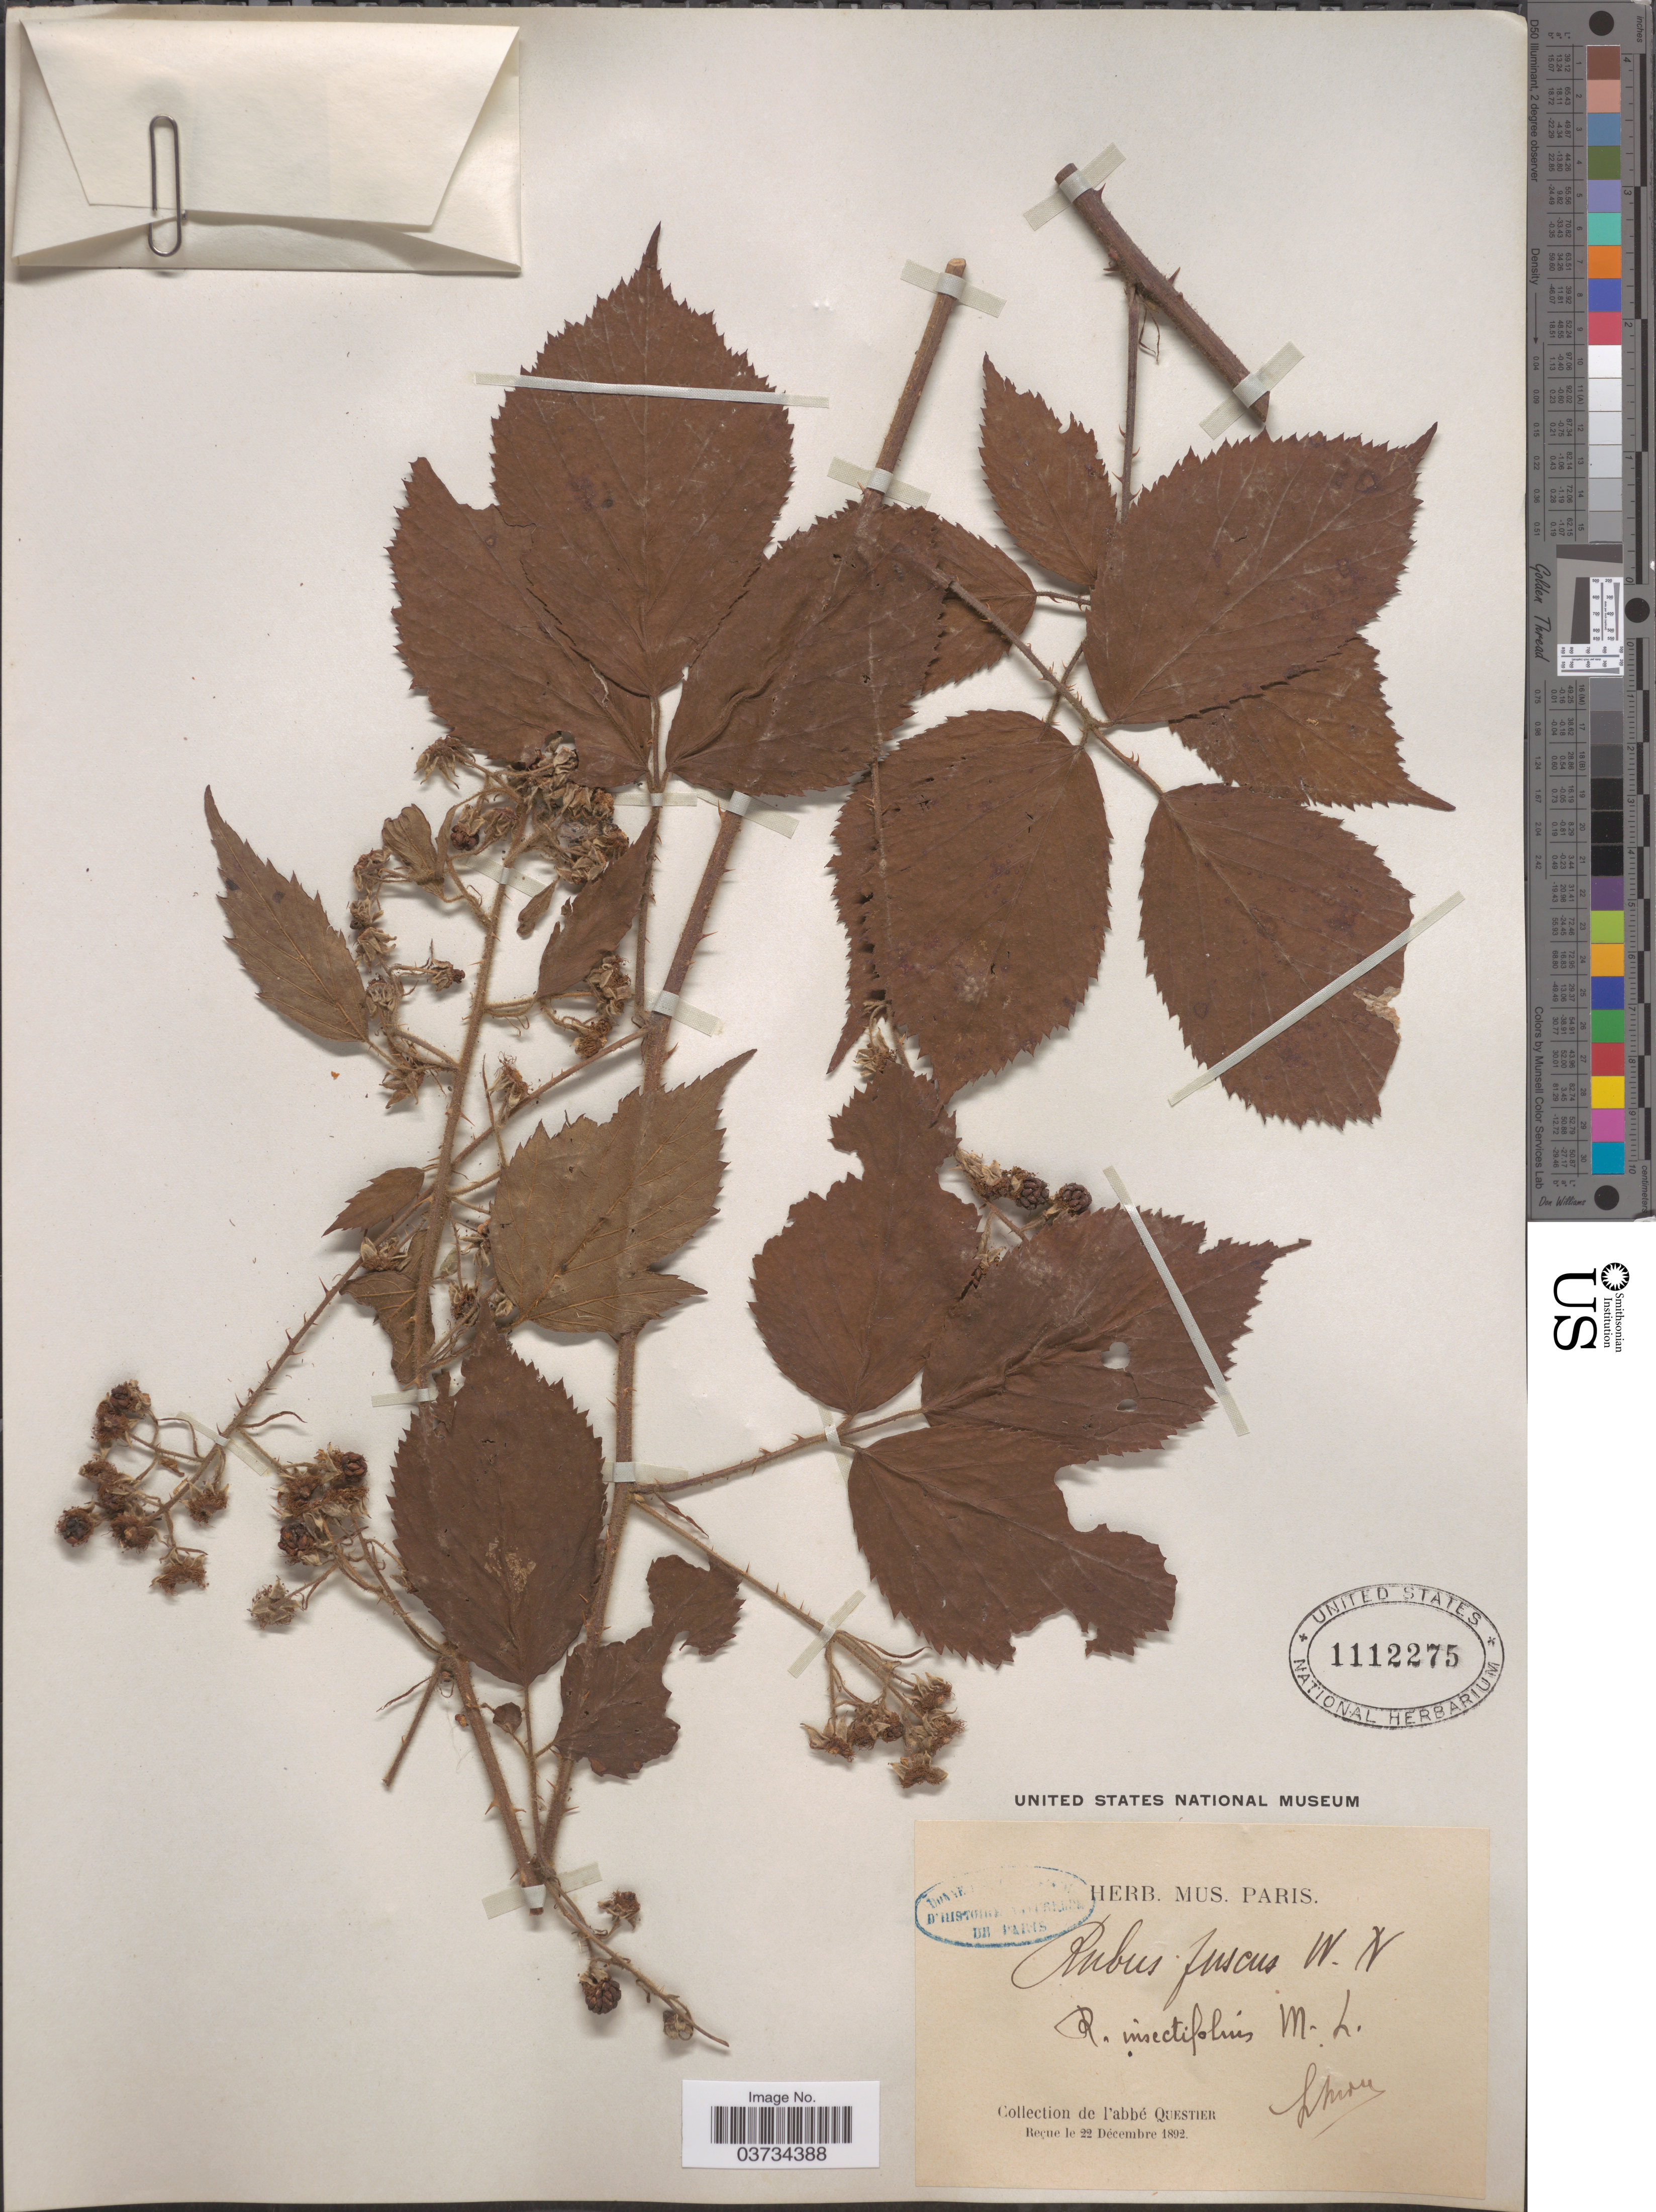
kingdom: Plantae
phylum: Tracheophyta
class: Magnoliopsida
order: Rosales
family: Rosaceae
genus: Rubus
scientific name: Rubus fusus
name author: L.H. Bailey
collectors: A. Questier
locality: [illegible text].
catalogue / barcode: US 1112275